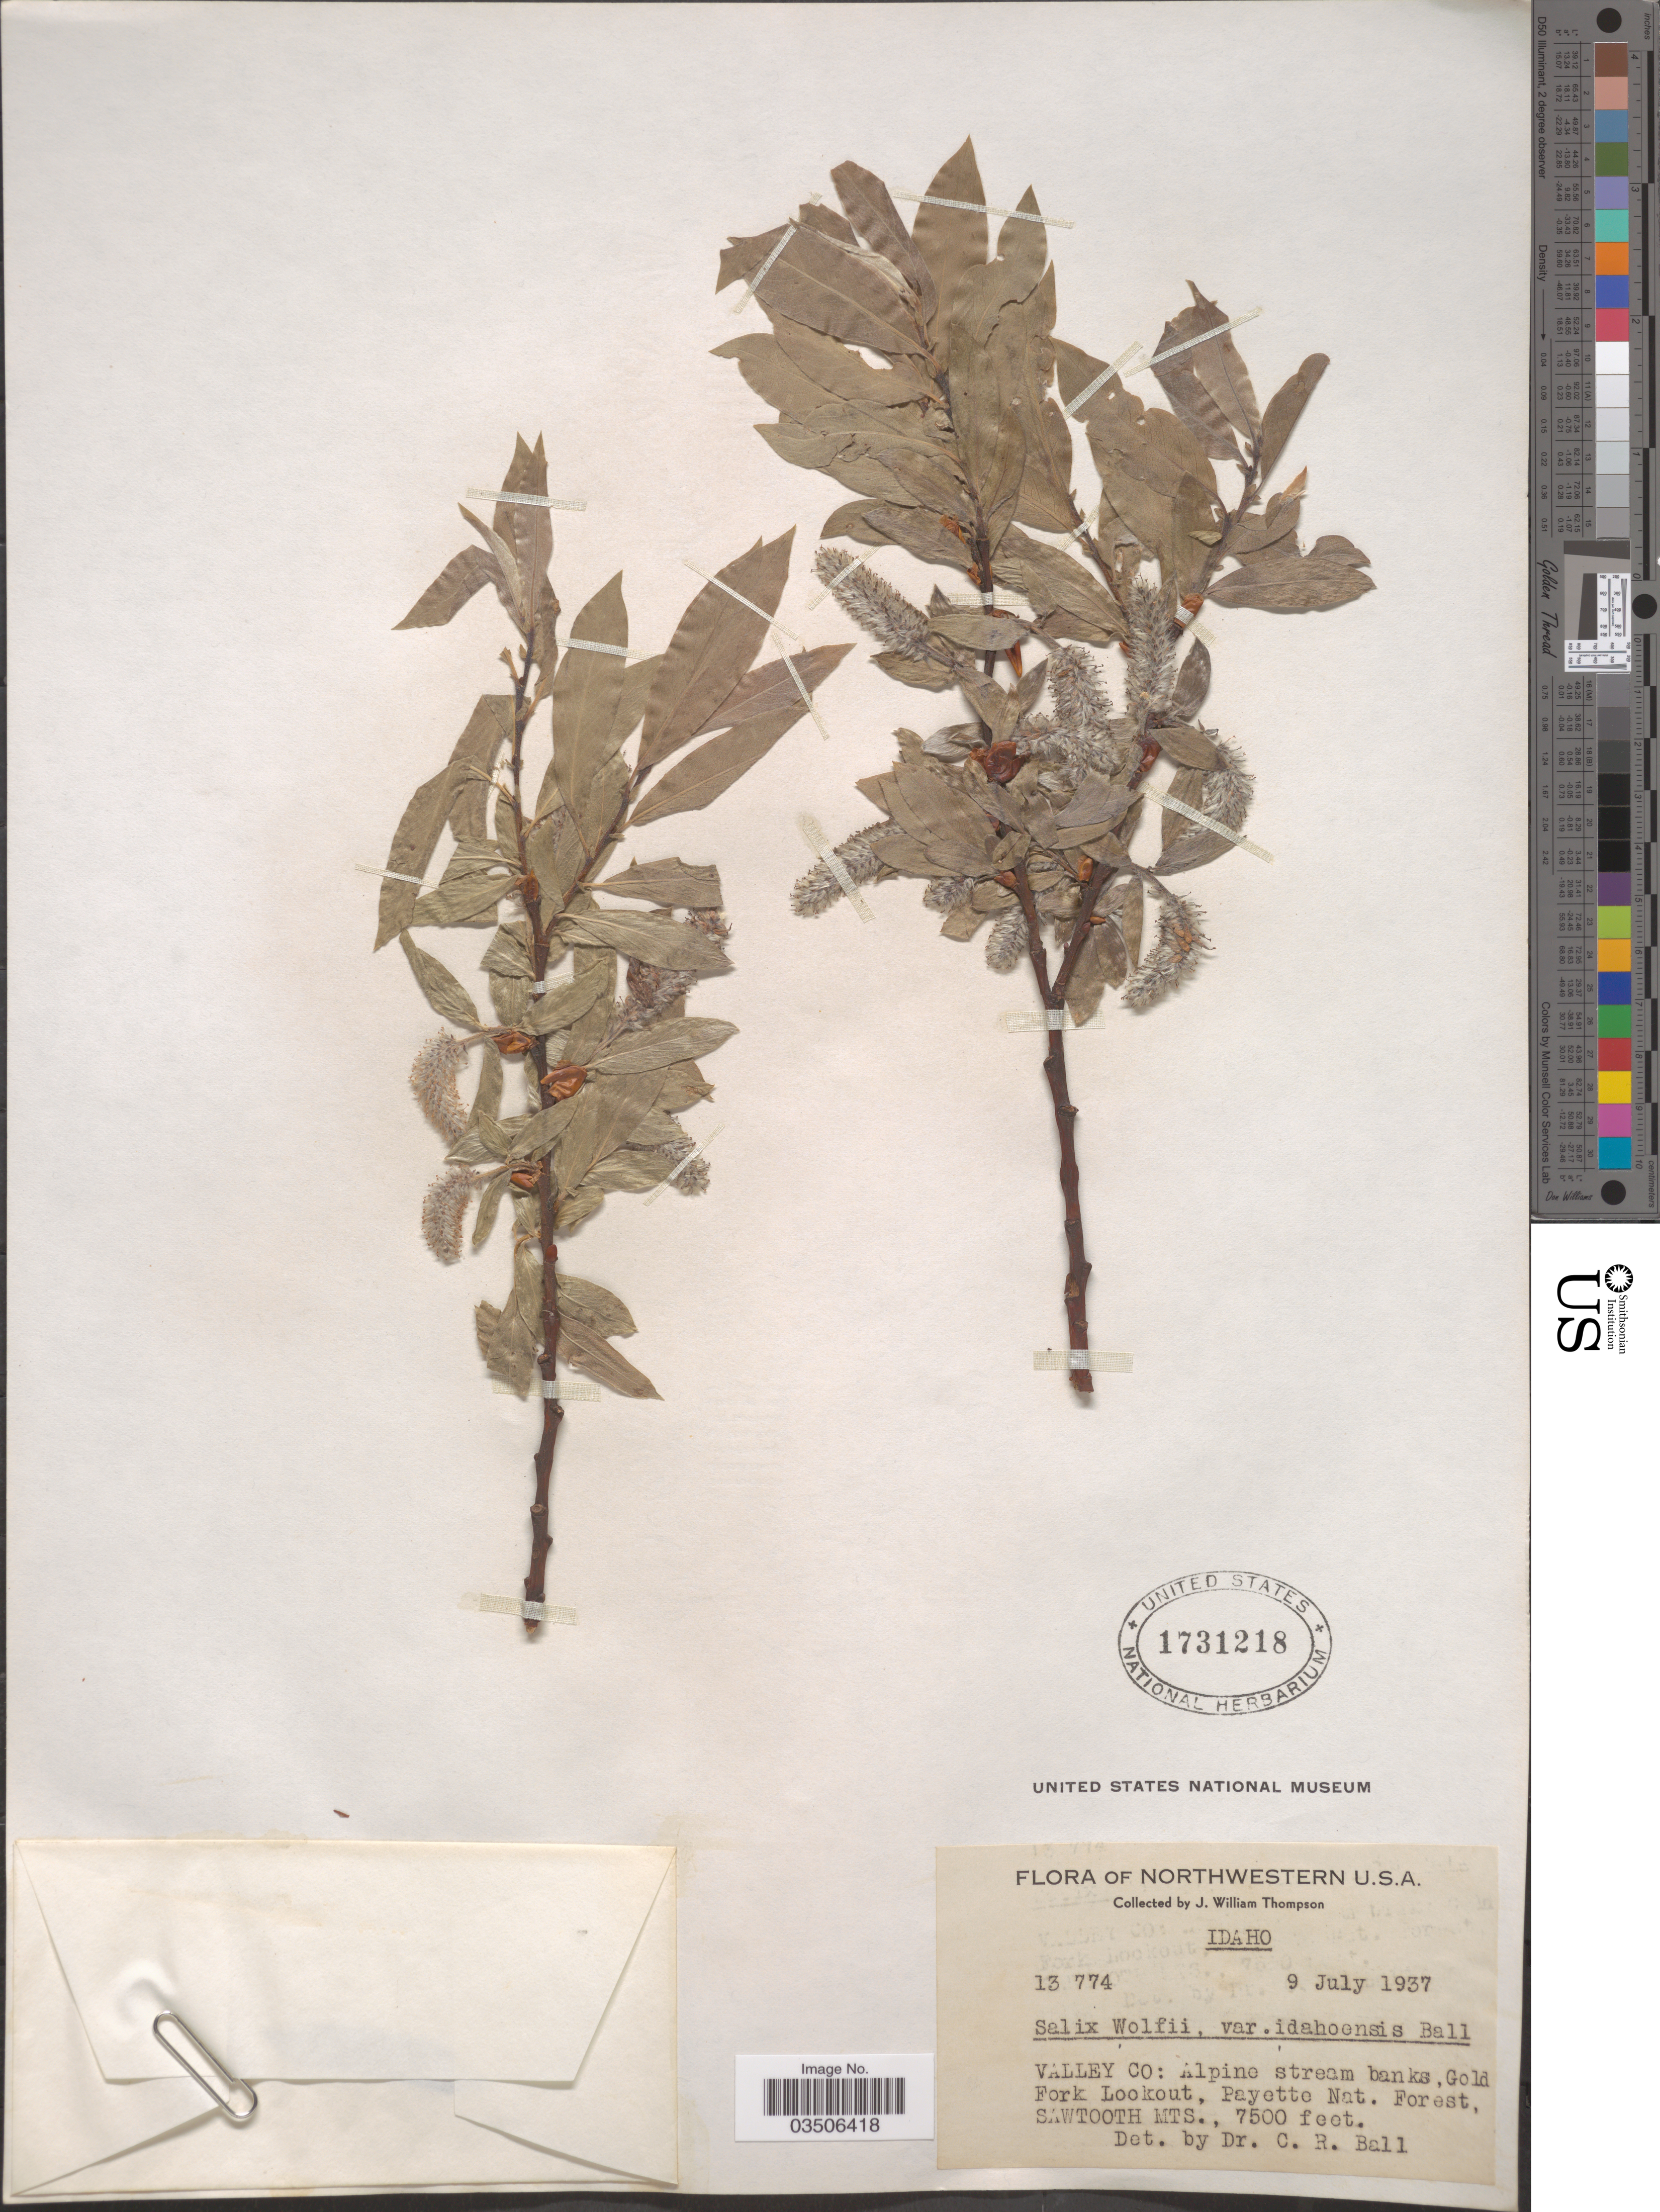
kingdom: Plantae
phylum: Tracheophyta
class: Magnoliopsida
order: Malpighiales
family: Salicaceae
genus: Salix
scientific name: Salix wolfii var. idahoensis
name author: C.R. Ball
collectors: J. W. Thompson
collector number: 13774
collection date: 1937-07-09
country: United States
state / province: Idaho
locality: Valley Co: Alpine stream banks, Gold Fork Lookout, Payette Nat. Forest, Sawtooth Mts.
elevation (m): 2286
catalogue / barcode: US 1731218